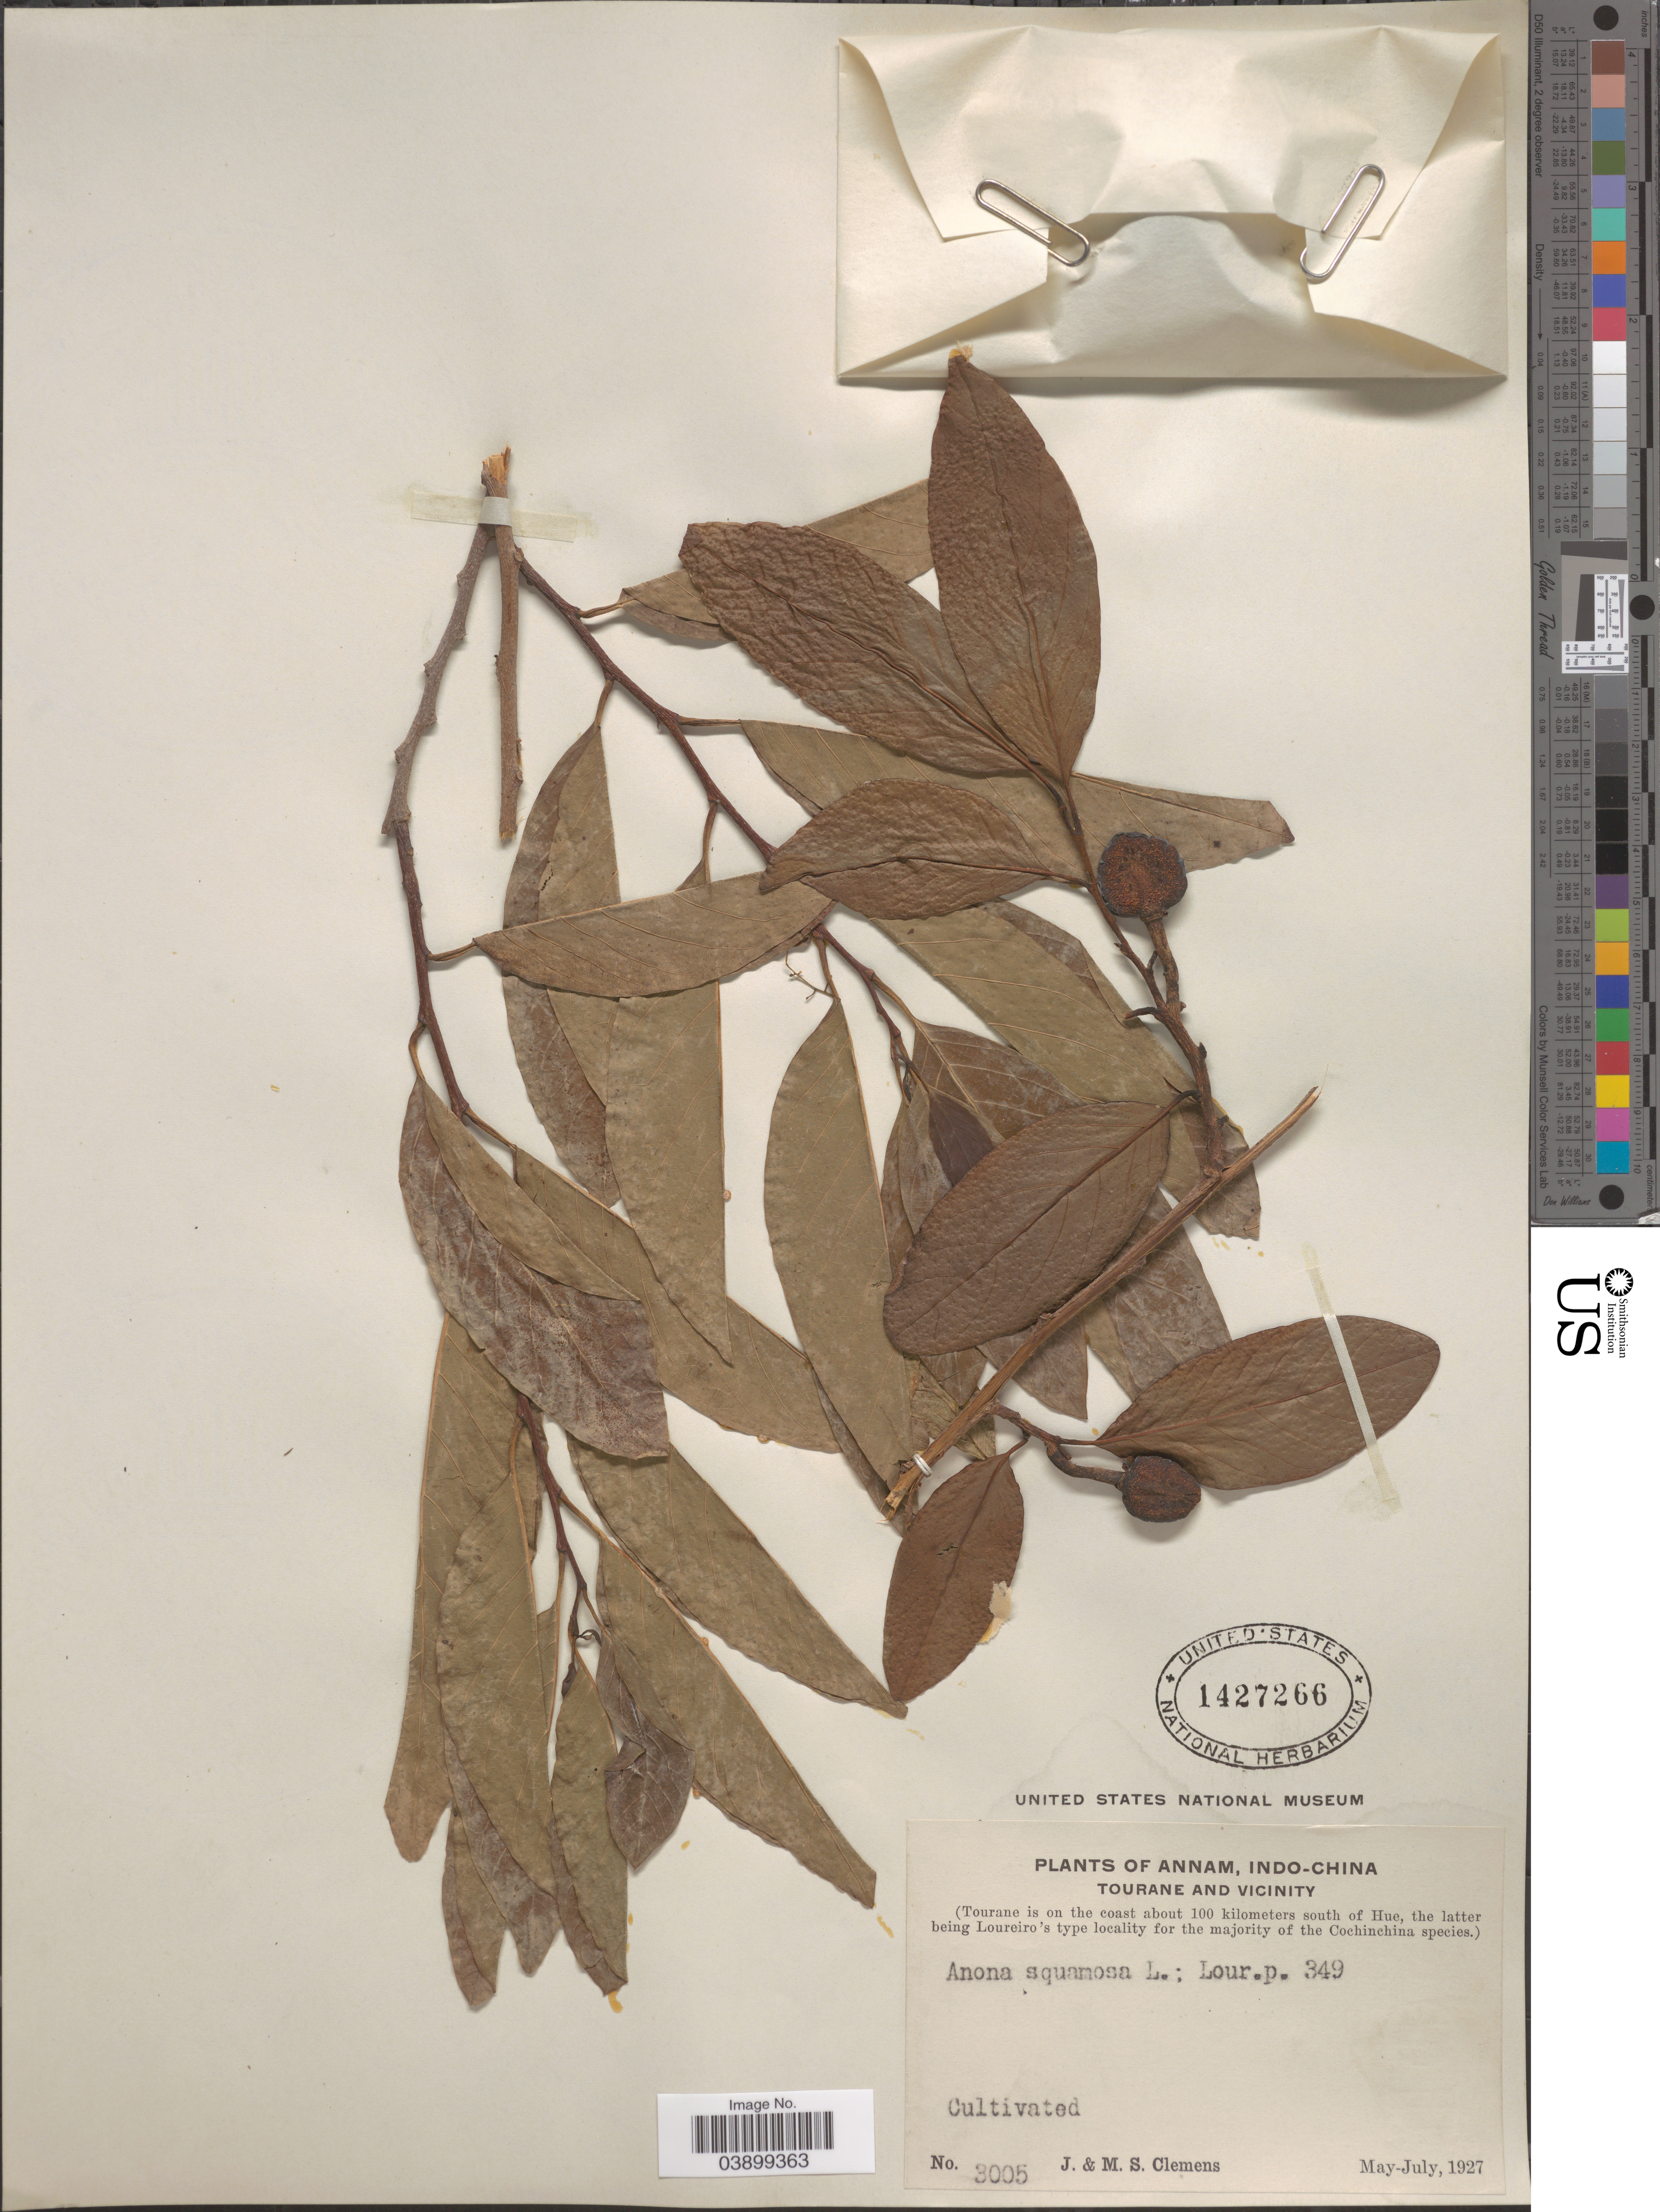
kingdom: Plantae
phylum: Tracheophyta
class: Magnoliopsida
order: Magnoliales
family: Annonaceae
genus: Annona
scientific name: Annona squamosa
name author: L.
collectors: J. Clemens & M. S. Clemens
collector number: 3005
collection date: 1927-05/1927-07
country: Vietnam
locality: Annam, Indo-China. Tourane and vicinity. (Tourane is on the coast about 100 kilometers south of Hue).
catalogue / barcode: US 1427266